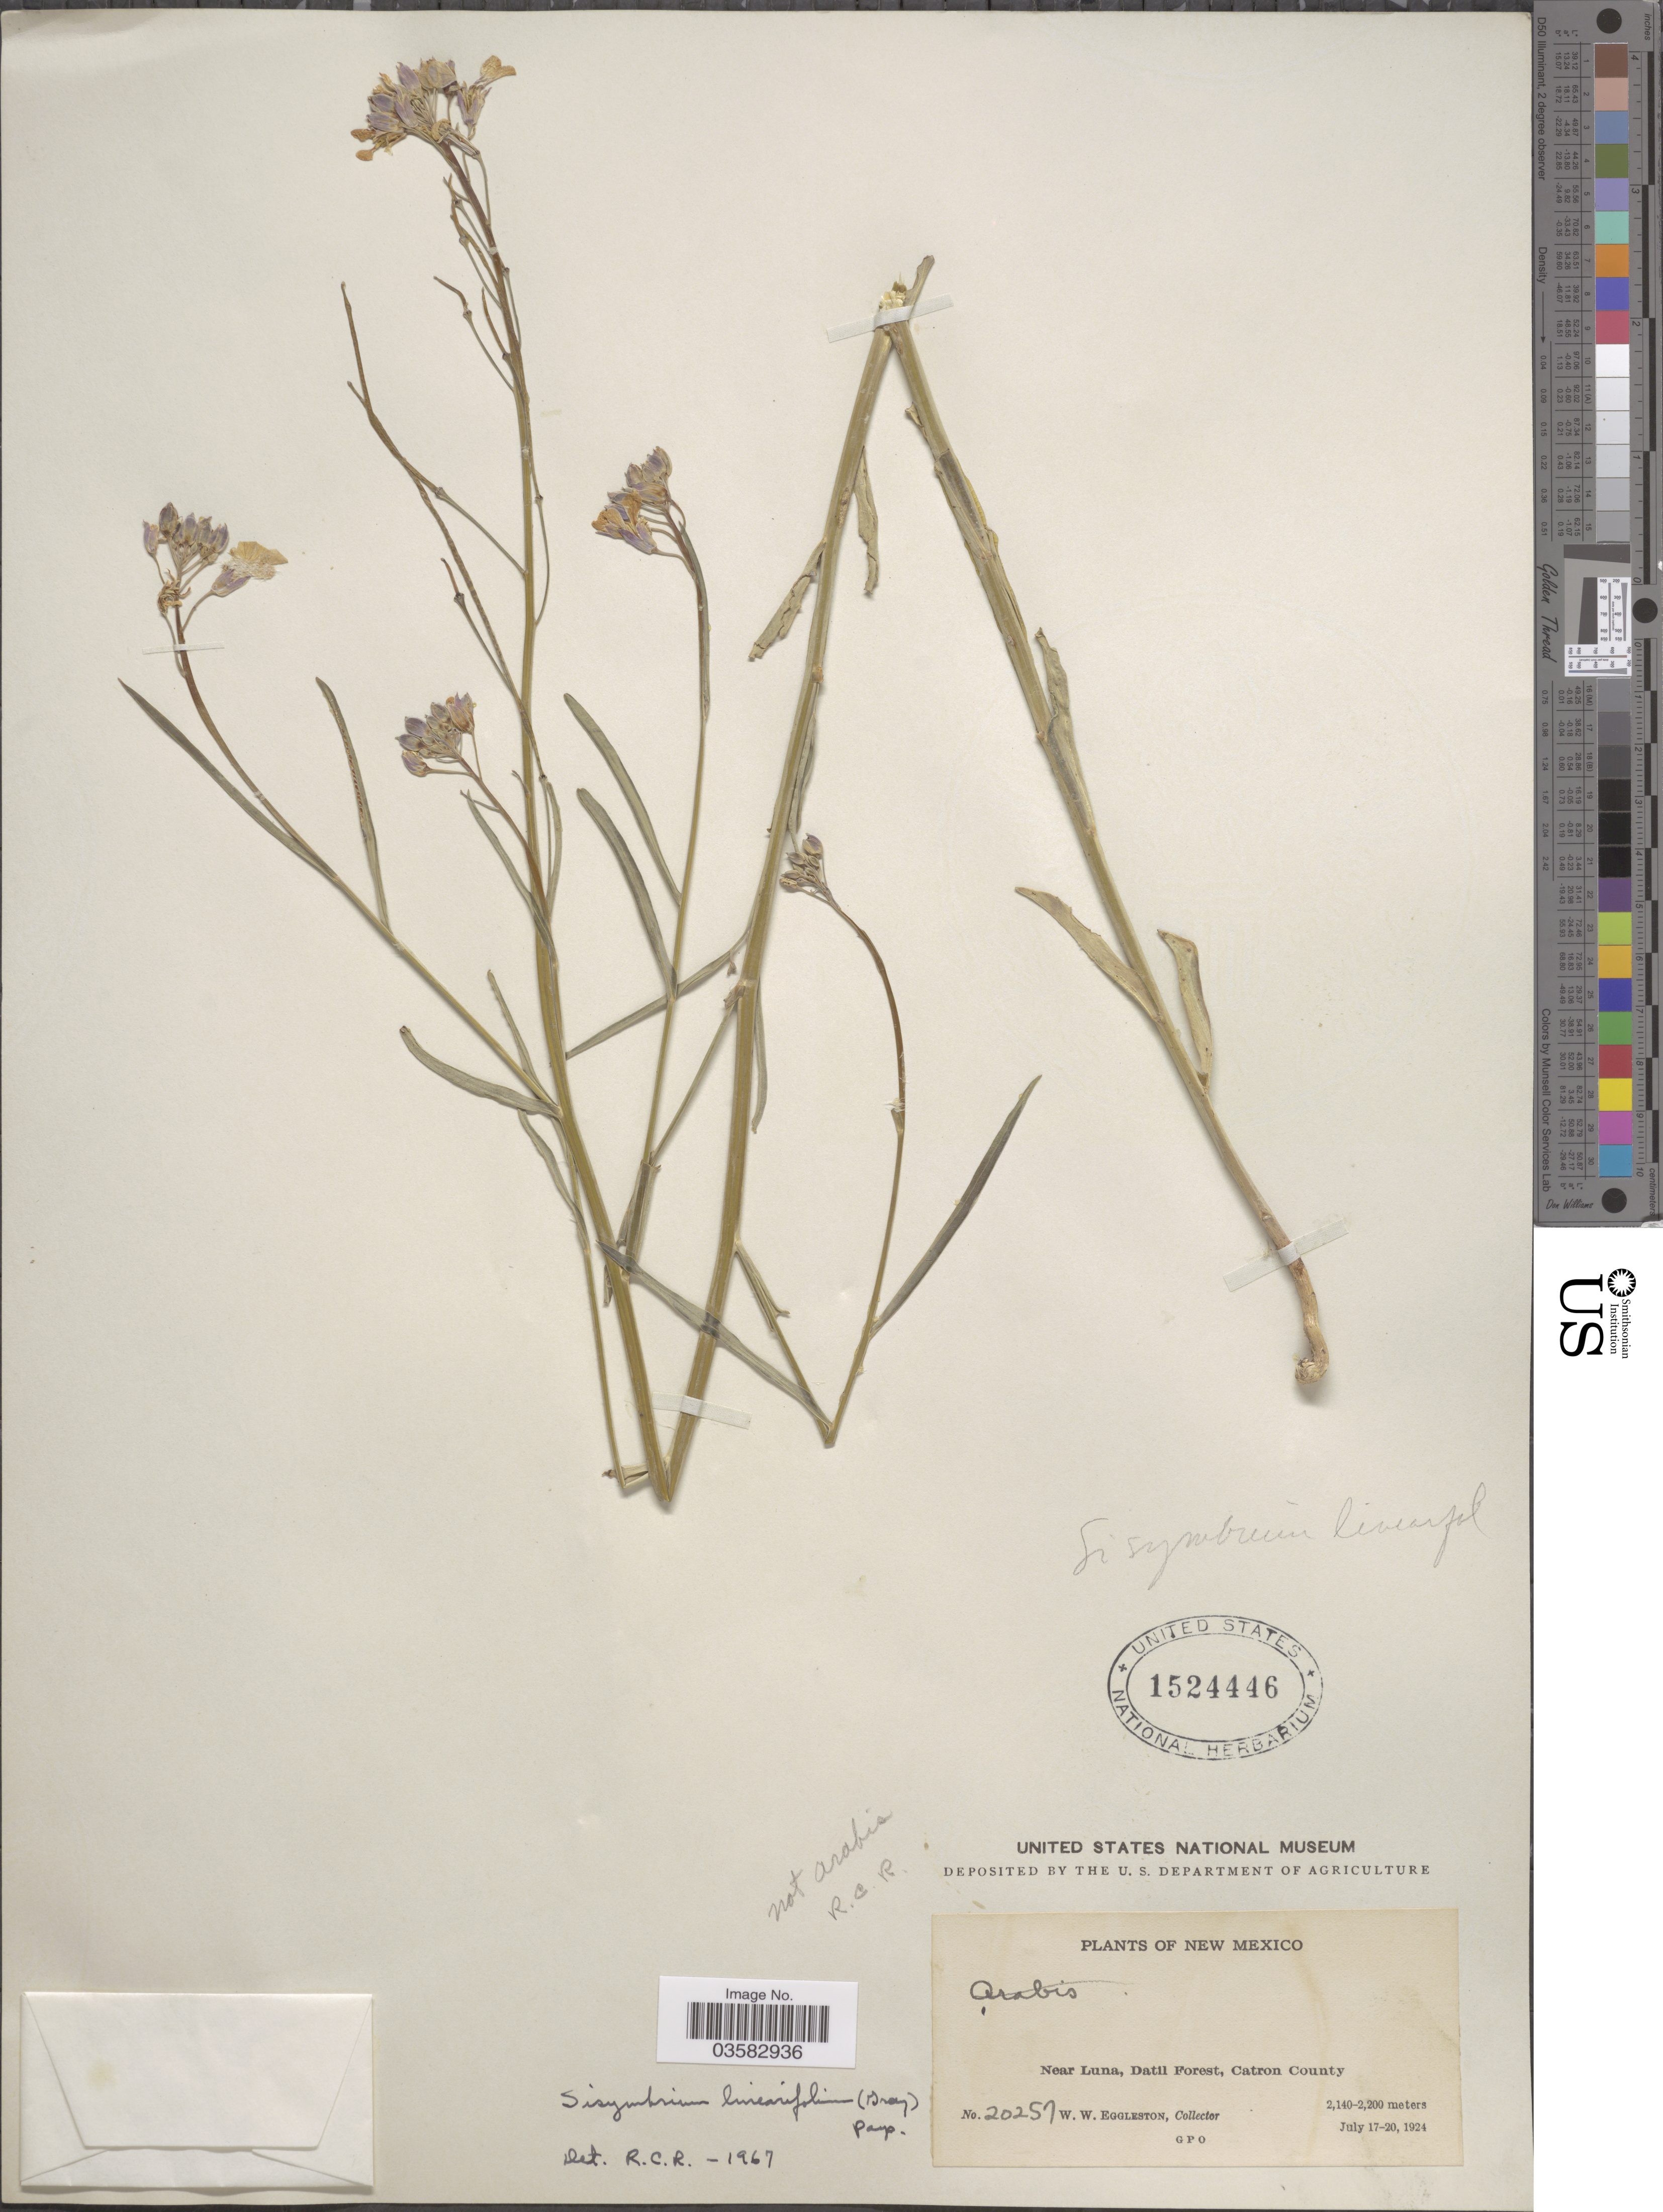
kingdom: Plantae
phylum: Tracheophyta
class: Magnoliopsida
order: Brassicales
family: Brassicaceae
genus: Sisymbrium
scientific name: Sisymbrium linearifolium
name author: (A. Gray) Payson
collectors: W. W. Eggleston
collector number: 20257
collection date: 1924-07-17/1924-07-20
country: United States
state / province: New Mexico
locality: Near Luna, Datil Forest, Catron County.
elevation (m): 2140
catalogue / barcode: US 1524446